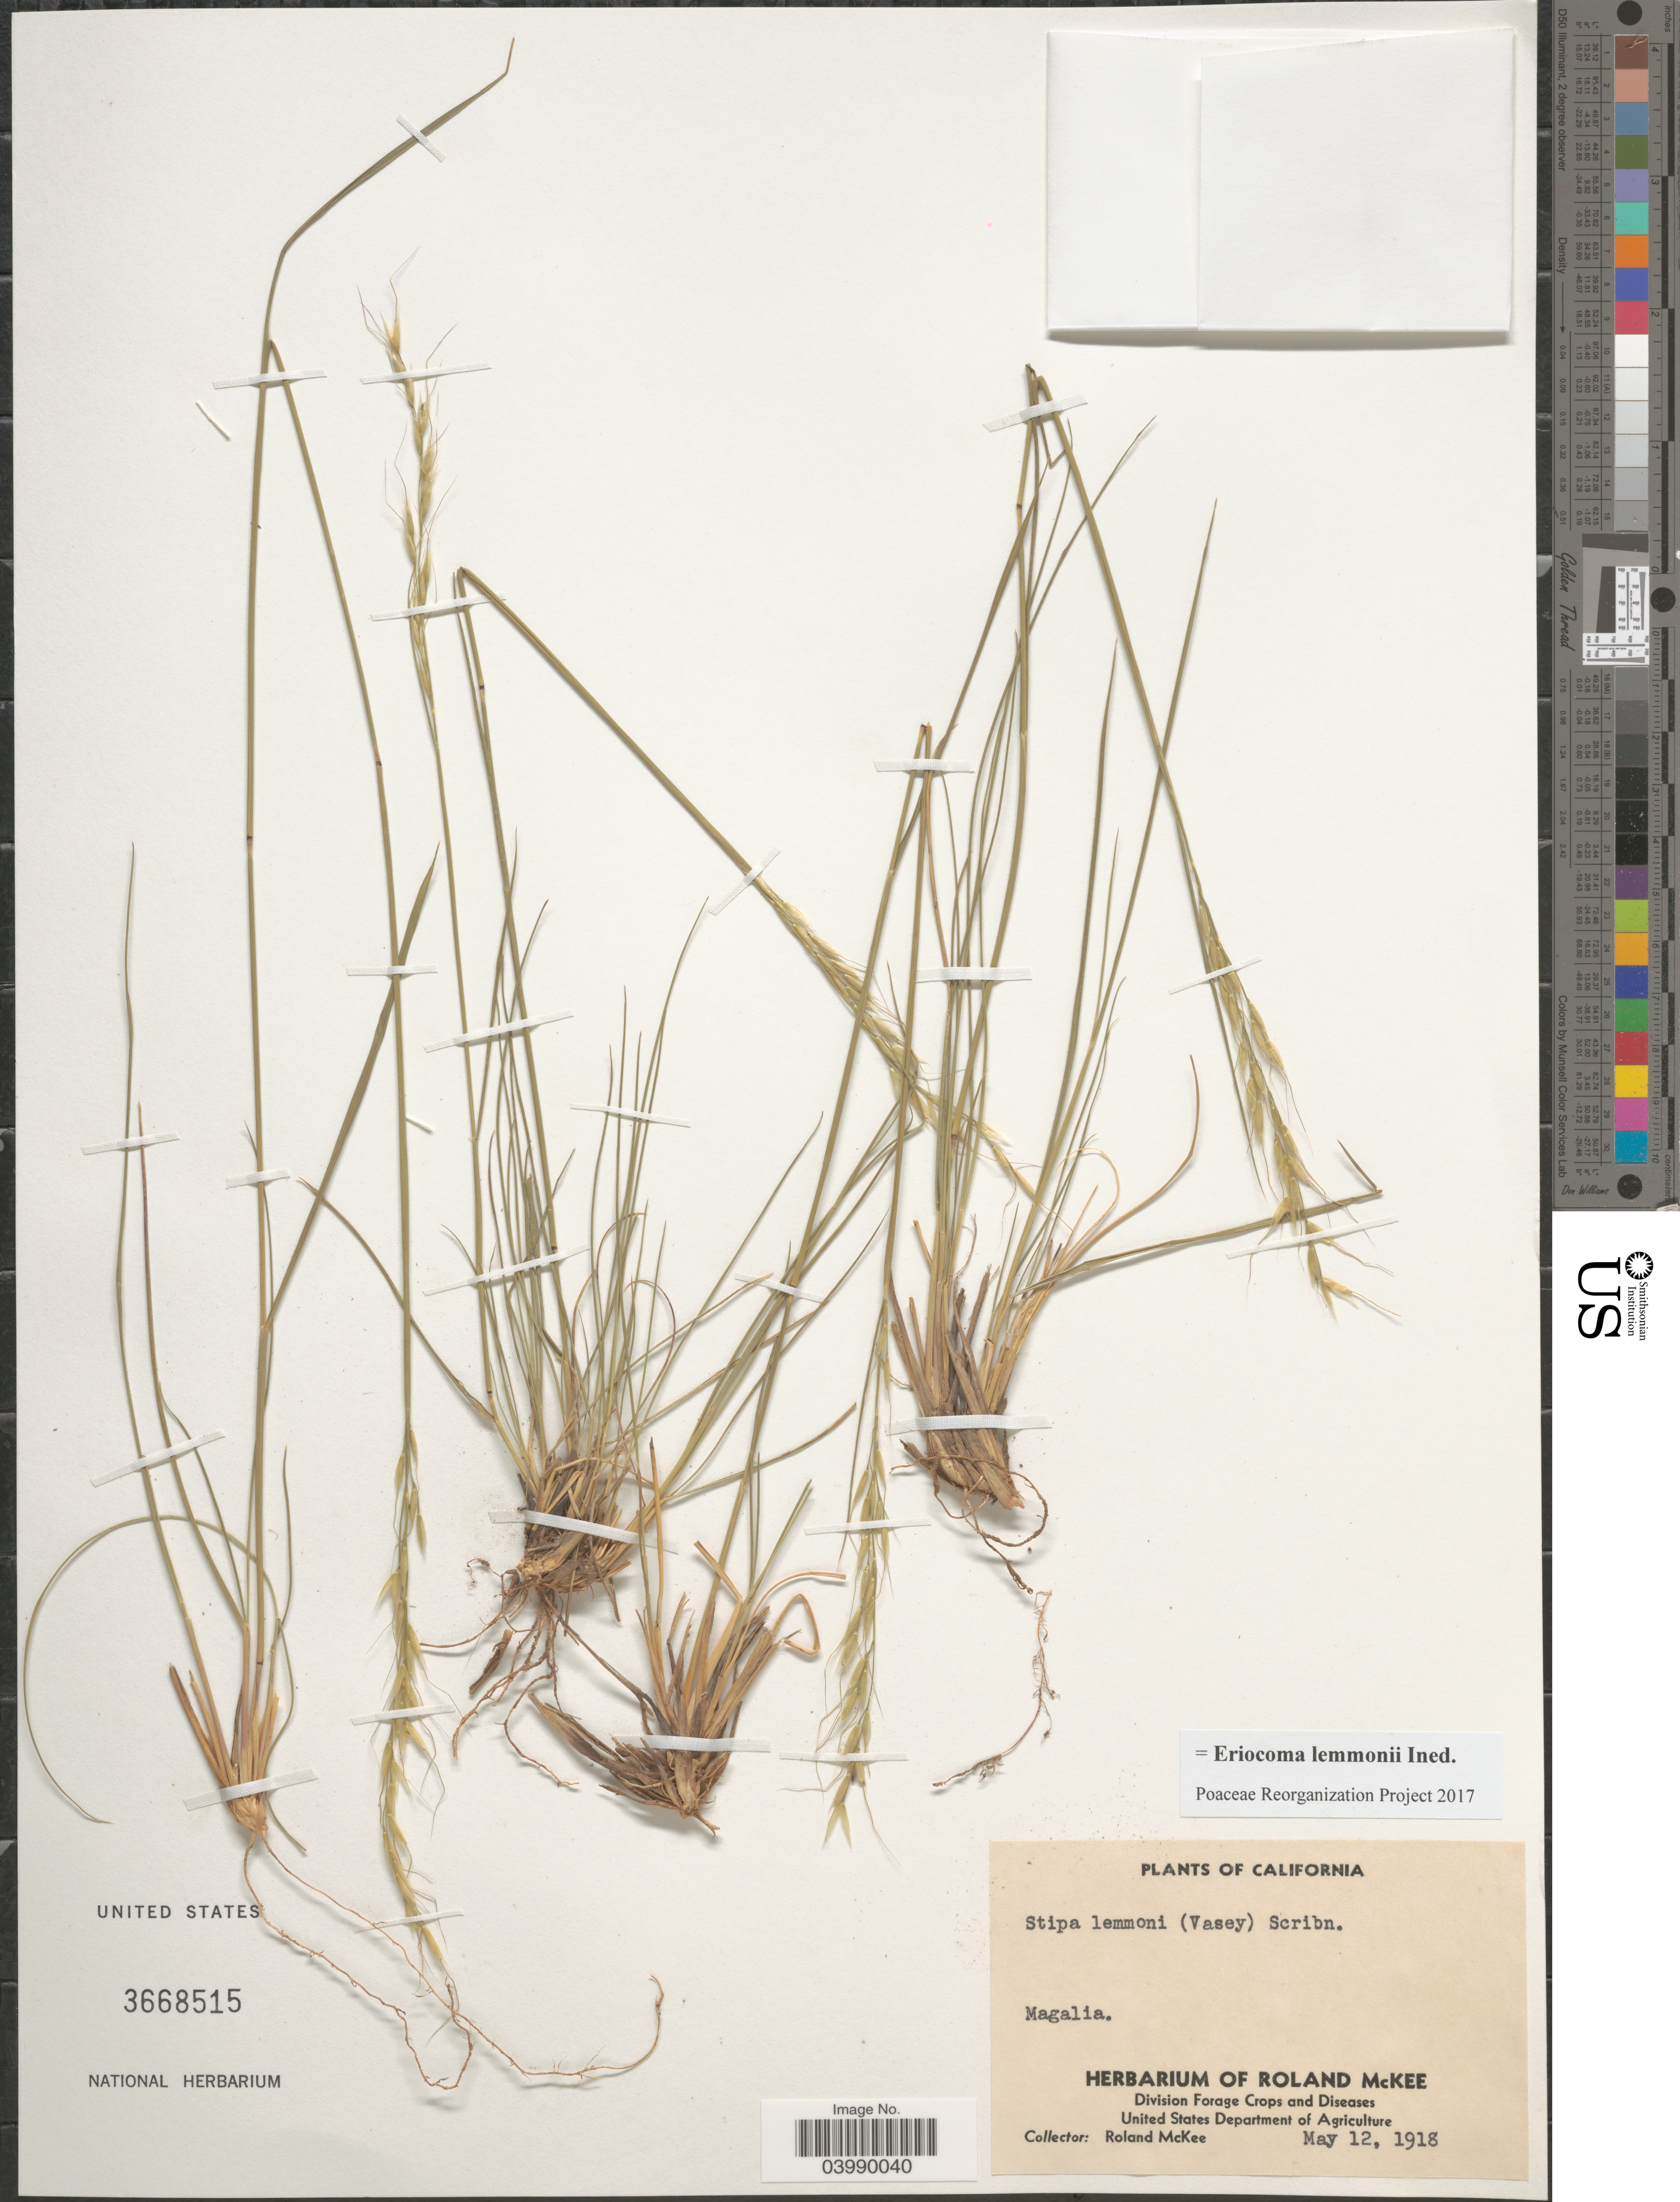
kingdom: Plantae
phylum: Tracheophyta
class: Liliopsida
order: Poales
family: Poaceae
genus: Eriocoma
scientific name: Eriocoma lemmonii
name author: (Vasey) Romasch.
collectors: R. Mckee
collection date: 1918-05-12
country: United States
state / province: California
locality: Magalia.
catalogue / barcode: US 3668515